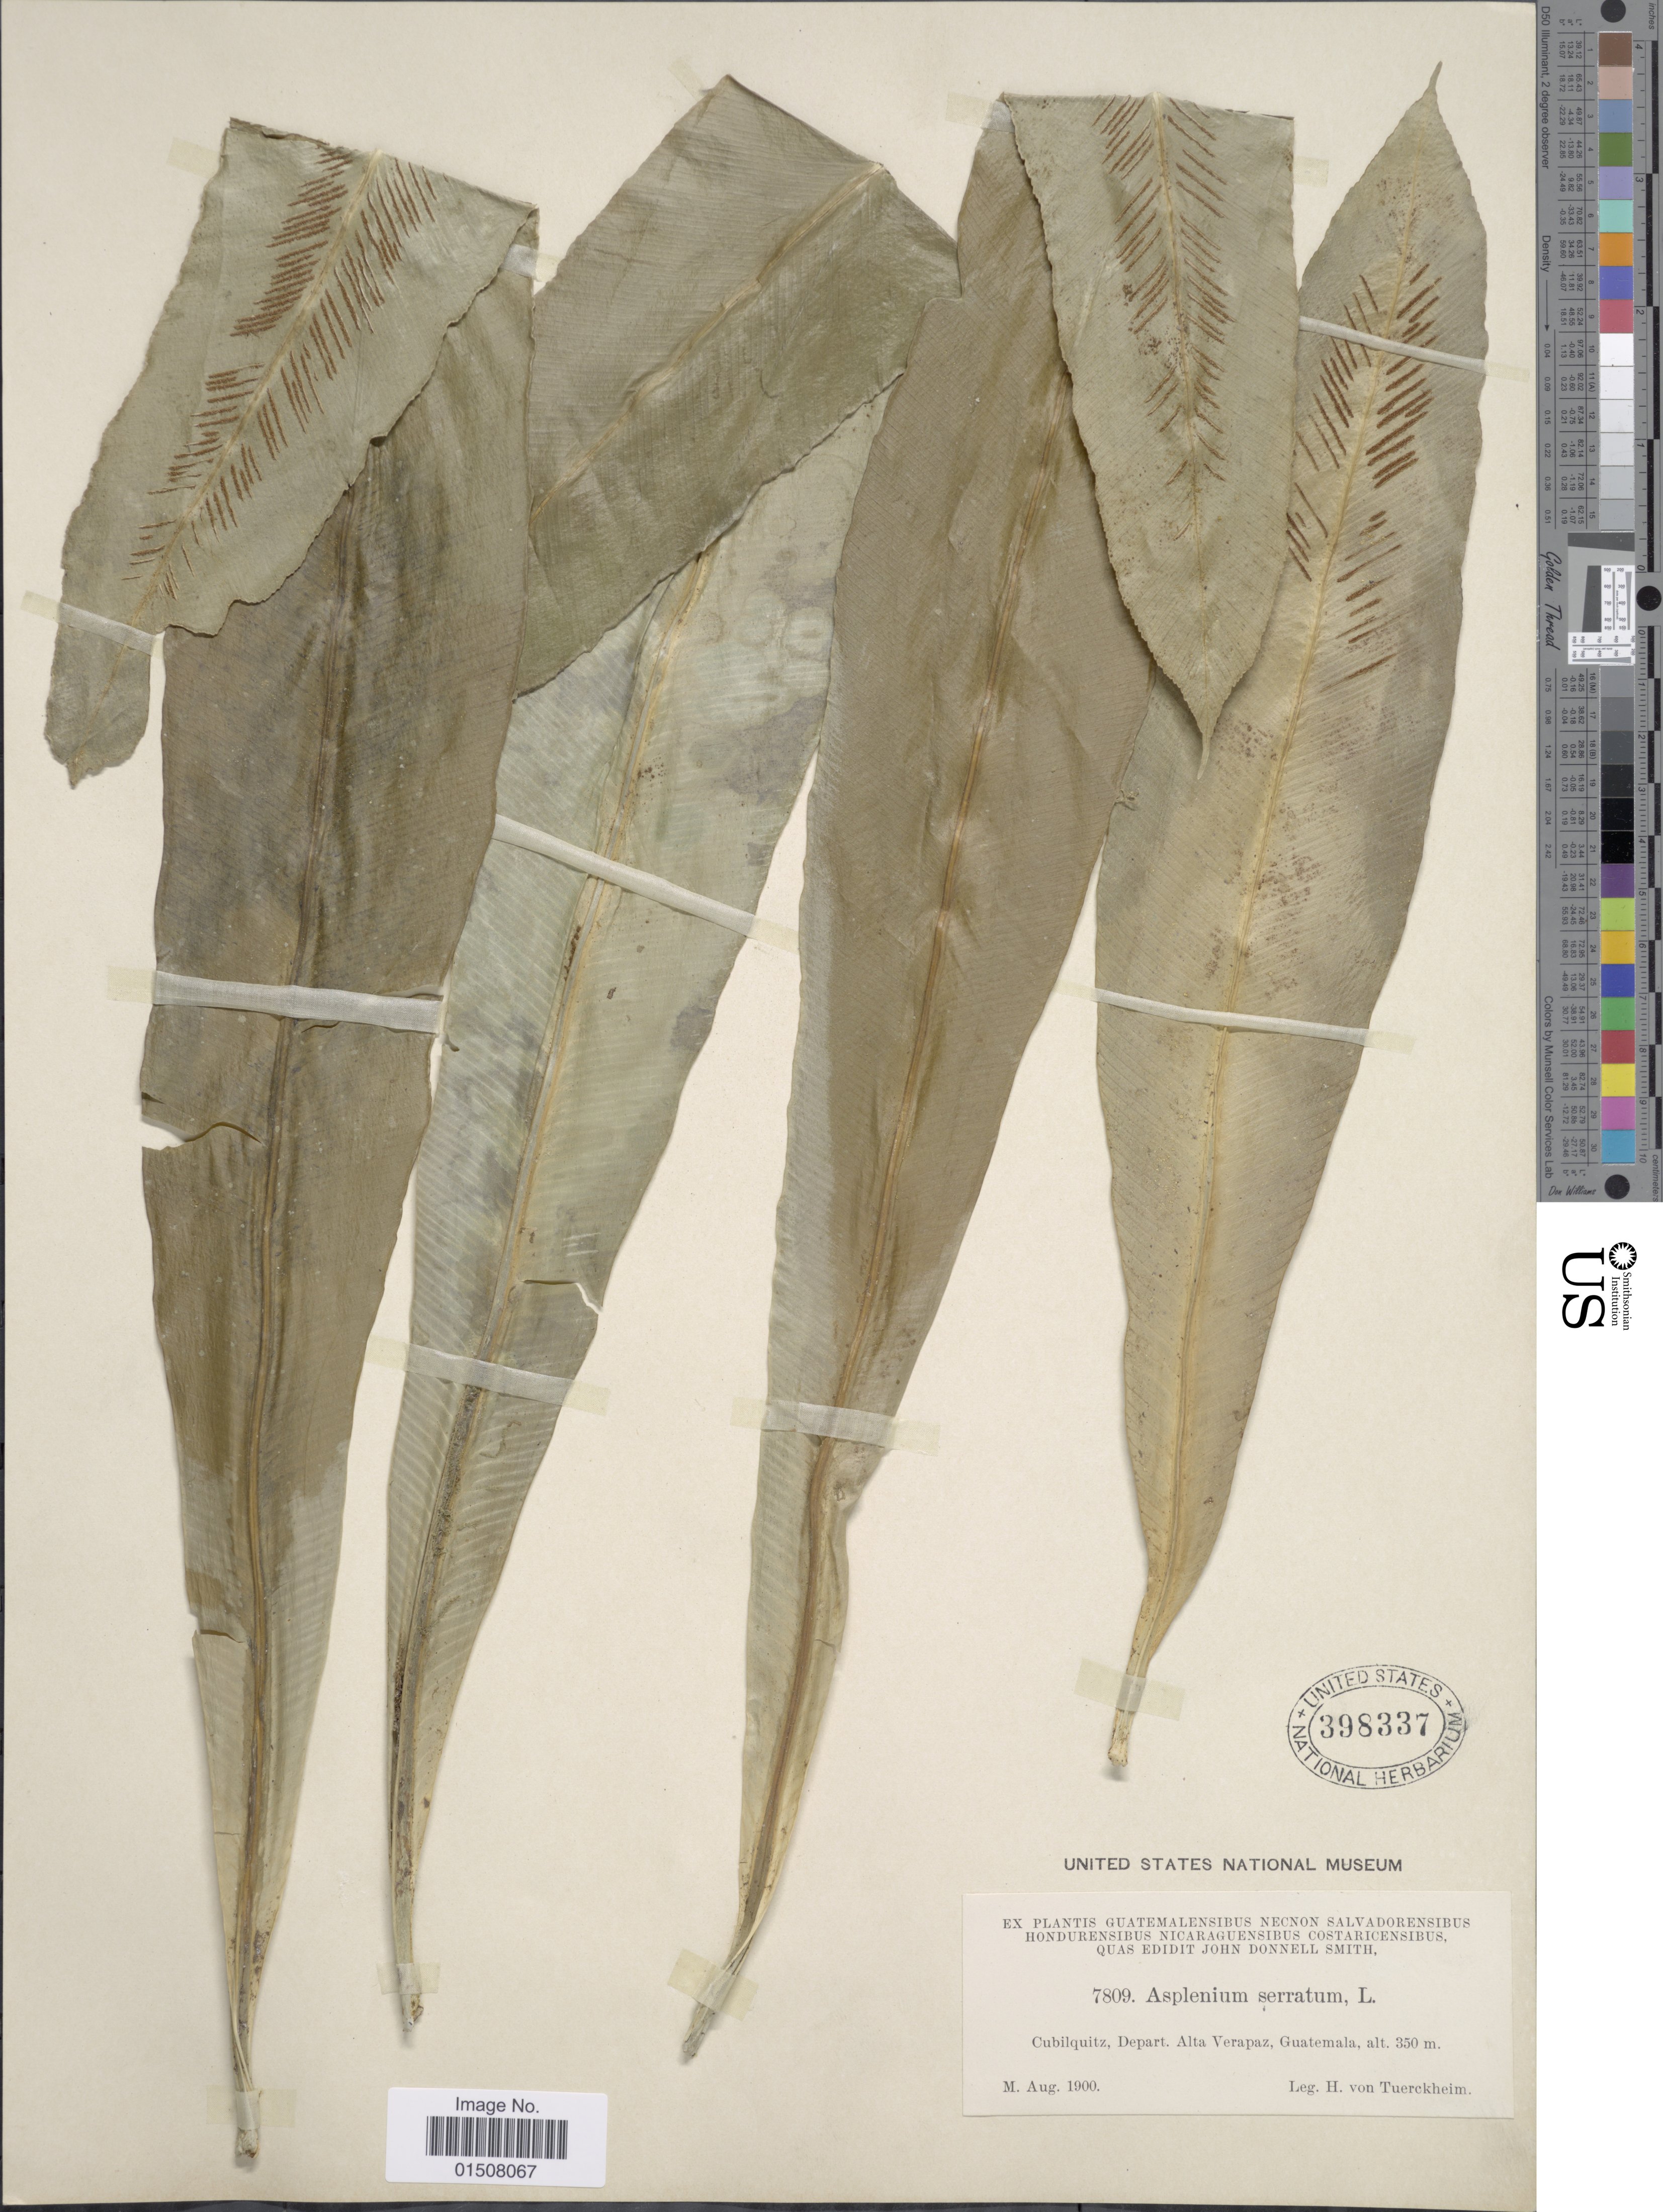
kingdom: Plantae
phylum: Tracheophyta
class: Polypodiopsida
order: Polypodiales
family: Aspleniaceae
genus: Asplenium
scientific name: Asplenium serratum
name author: L.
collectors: H. von Türckheim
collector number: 7809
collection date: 1900-08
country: Guatemala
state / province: Alta Verapaz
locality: Cibilqitz, Depart. Alta Veraapaz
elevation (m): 350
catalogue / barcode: US 398337